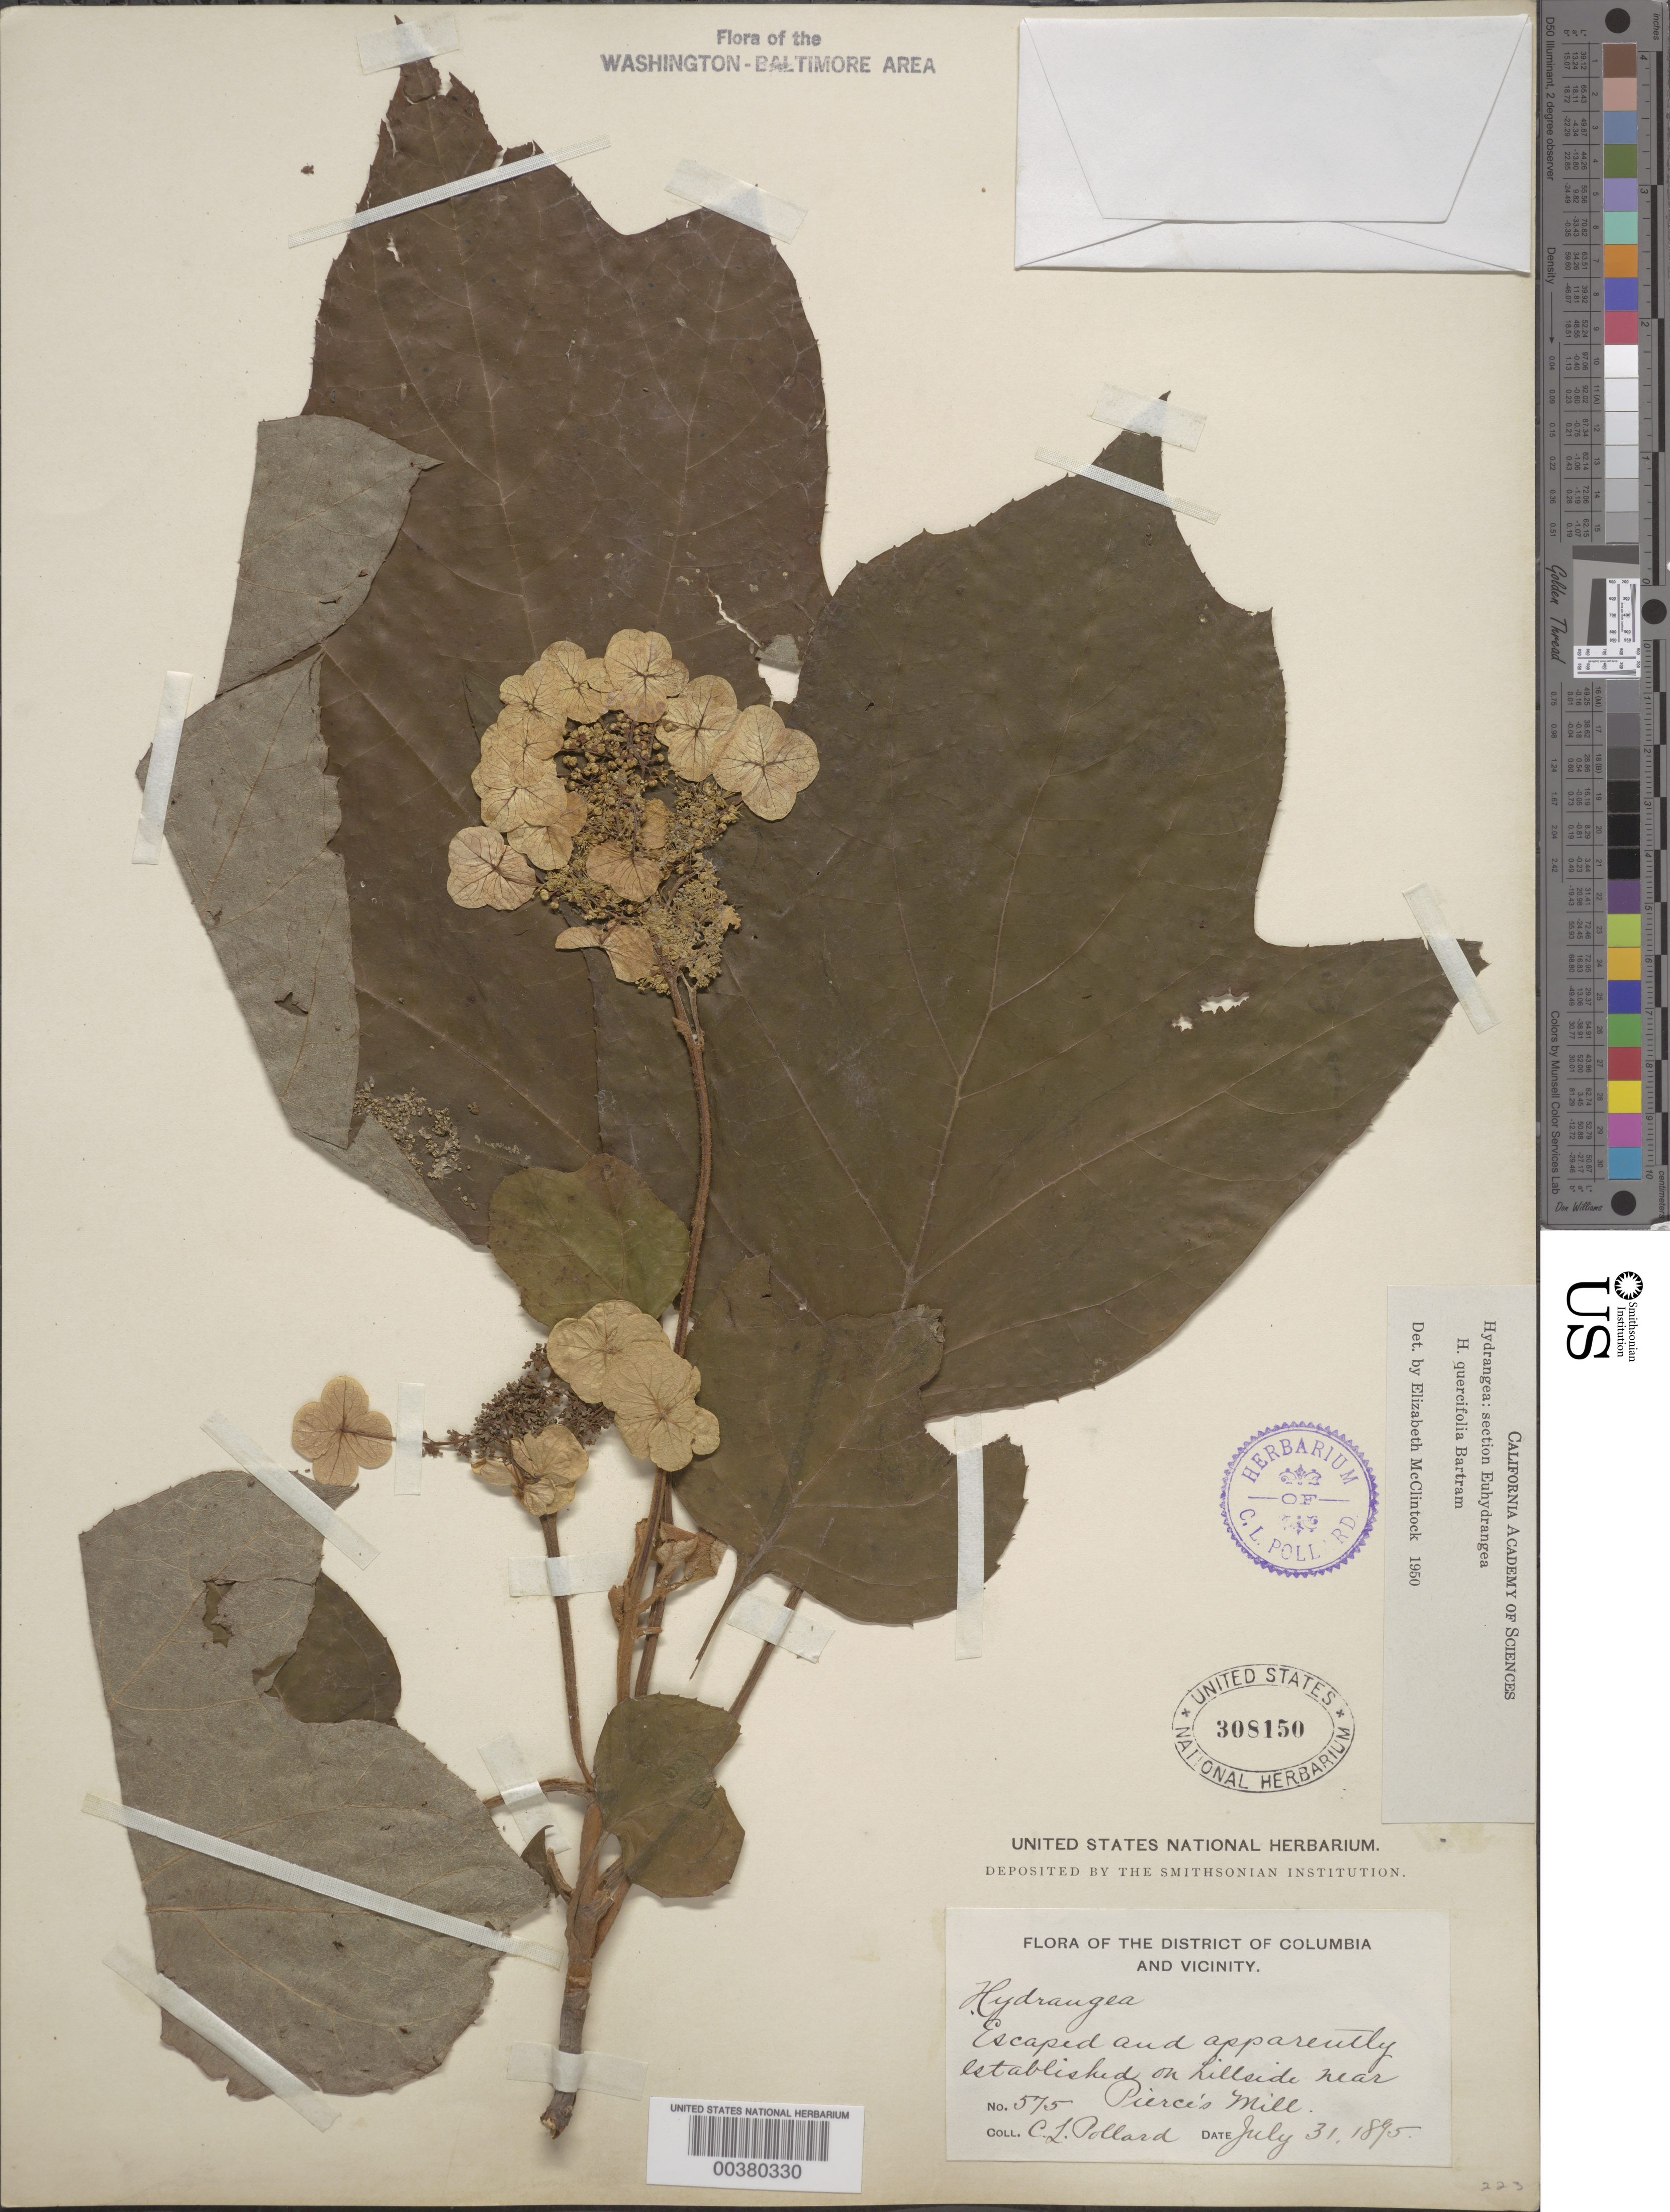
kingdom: Plantae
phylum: Tracheophyta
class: Magnoliopsida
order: Cornales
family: Hydrangeaceae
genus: Hydrangea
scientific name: Hydrangea quercifolia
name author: W. Bartram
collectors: C. L. Pollard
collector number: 575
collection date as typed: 31 Jul 1895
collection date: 1895-07-31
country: United States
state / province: District of Columbia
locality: Pierce's Mill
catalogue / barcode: US 308150